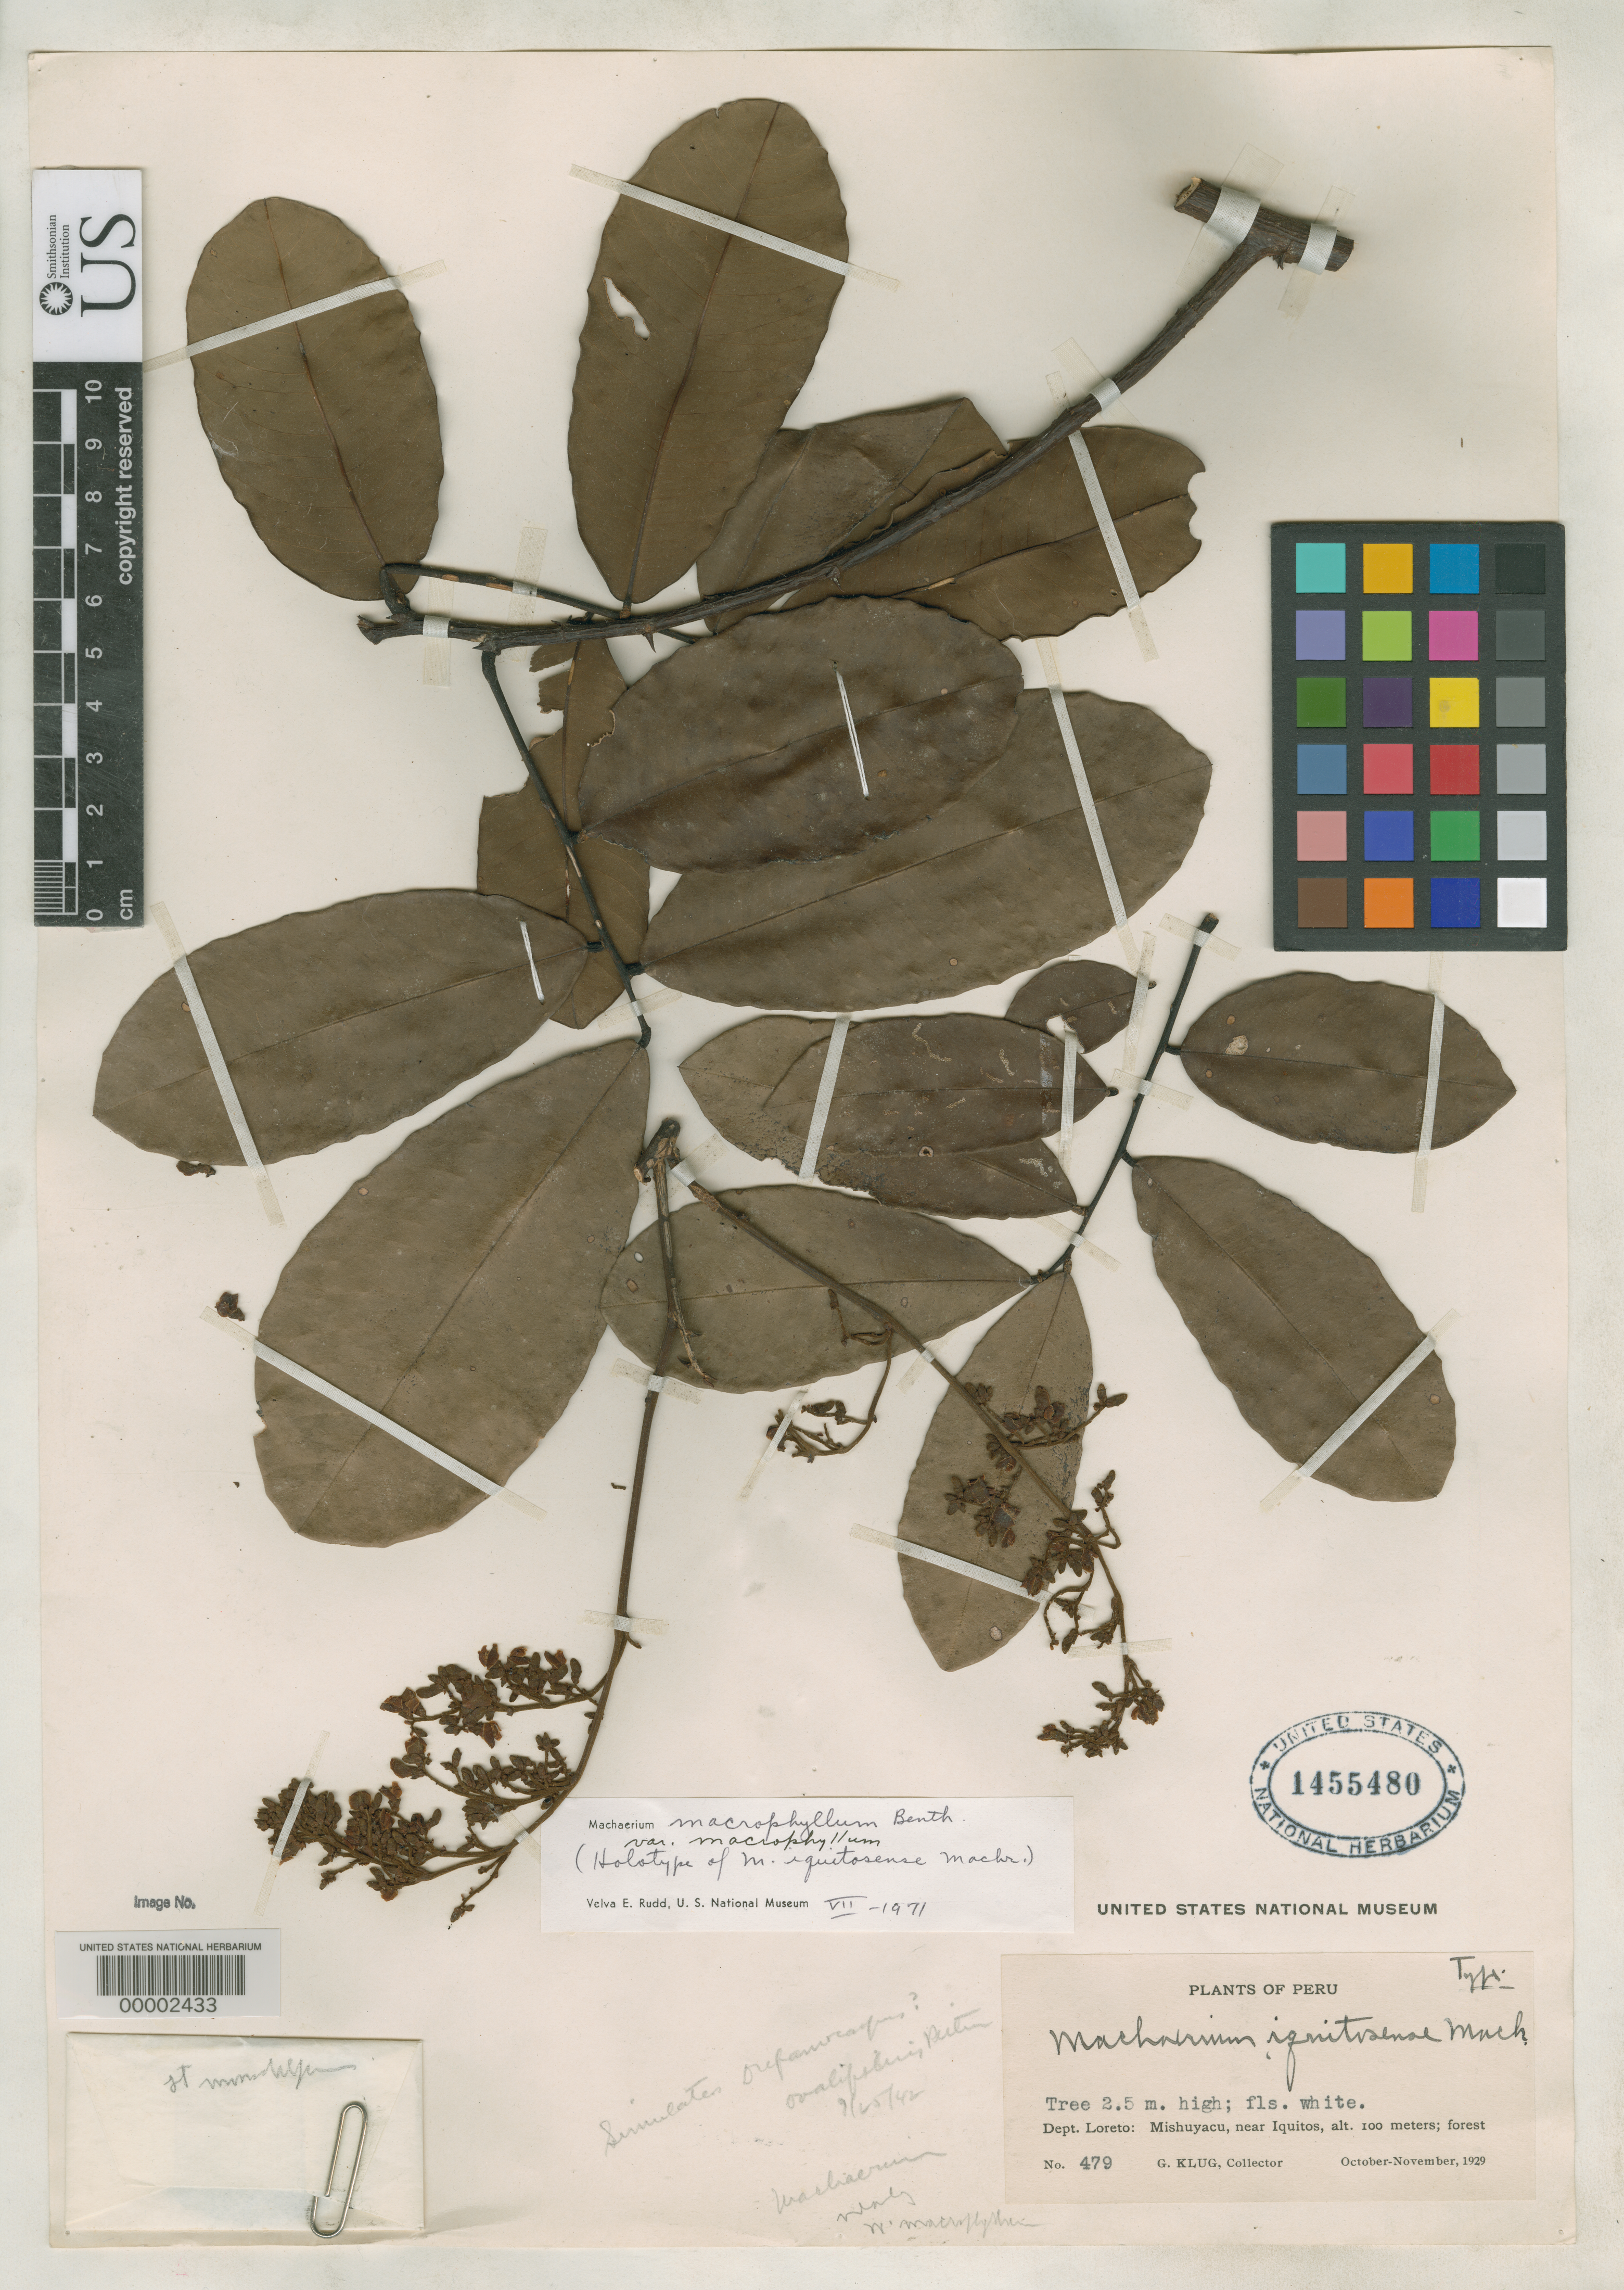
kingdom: Plantae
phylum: Tracheophyta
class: Magnoliopsida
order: Fabales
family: Fabaceae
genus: Machaerium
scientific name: Machaerium iquitosense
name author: J.F. Macbr.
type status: Holotype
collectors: G. Klug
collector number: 479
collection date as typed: Oct 1929 to -- Sep 1929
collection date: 1929-09/1929-10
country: Peru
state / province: Loreto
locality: Mishuyacu.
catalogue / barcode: US 1455480